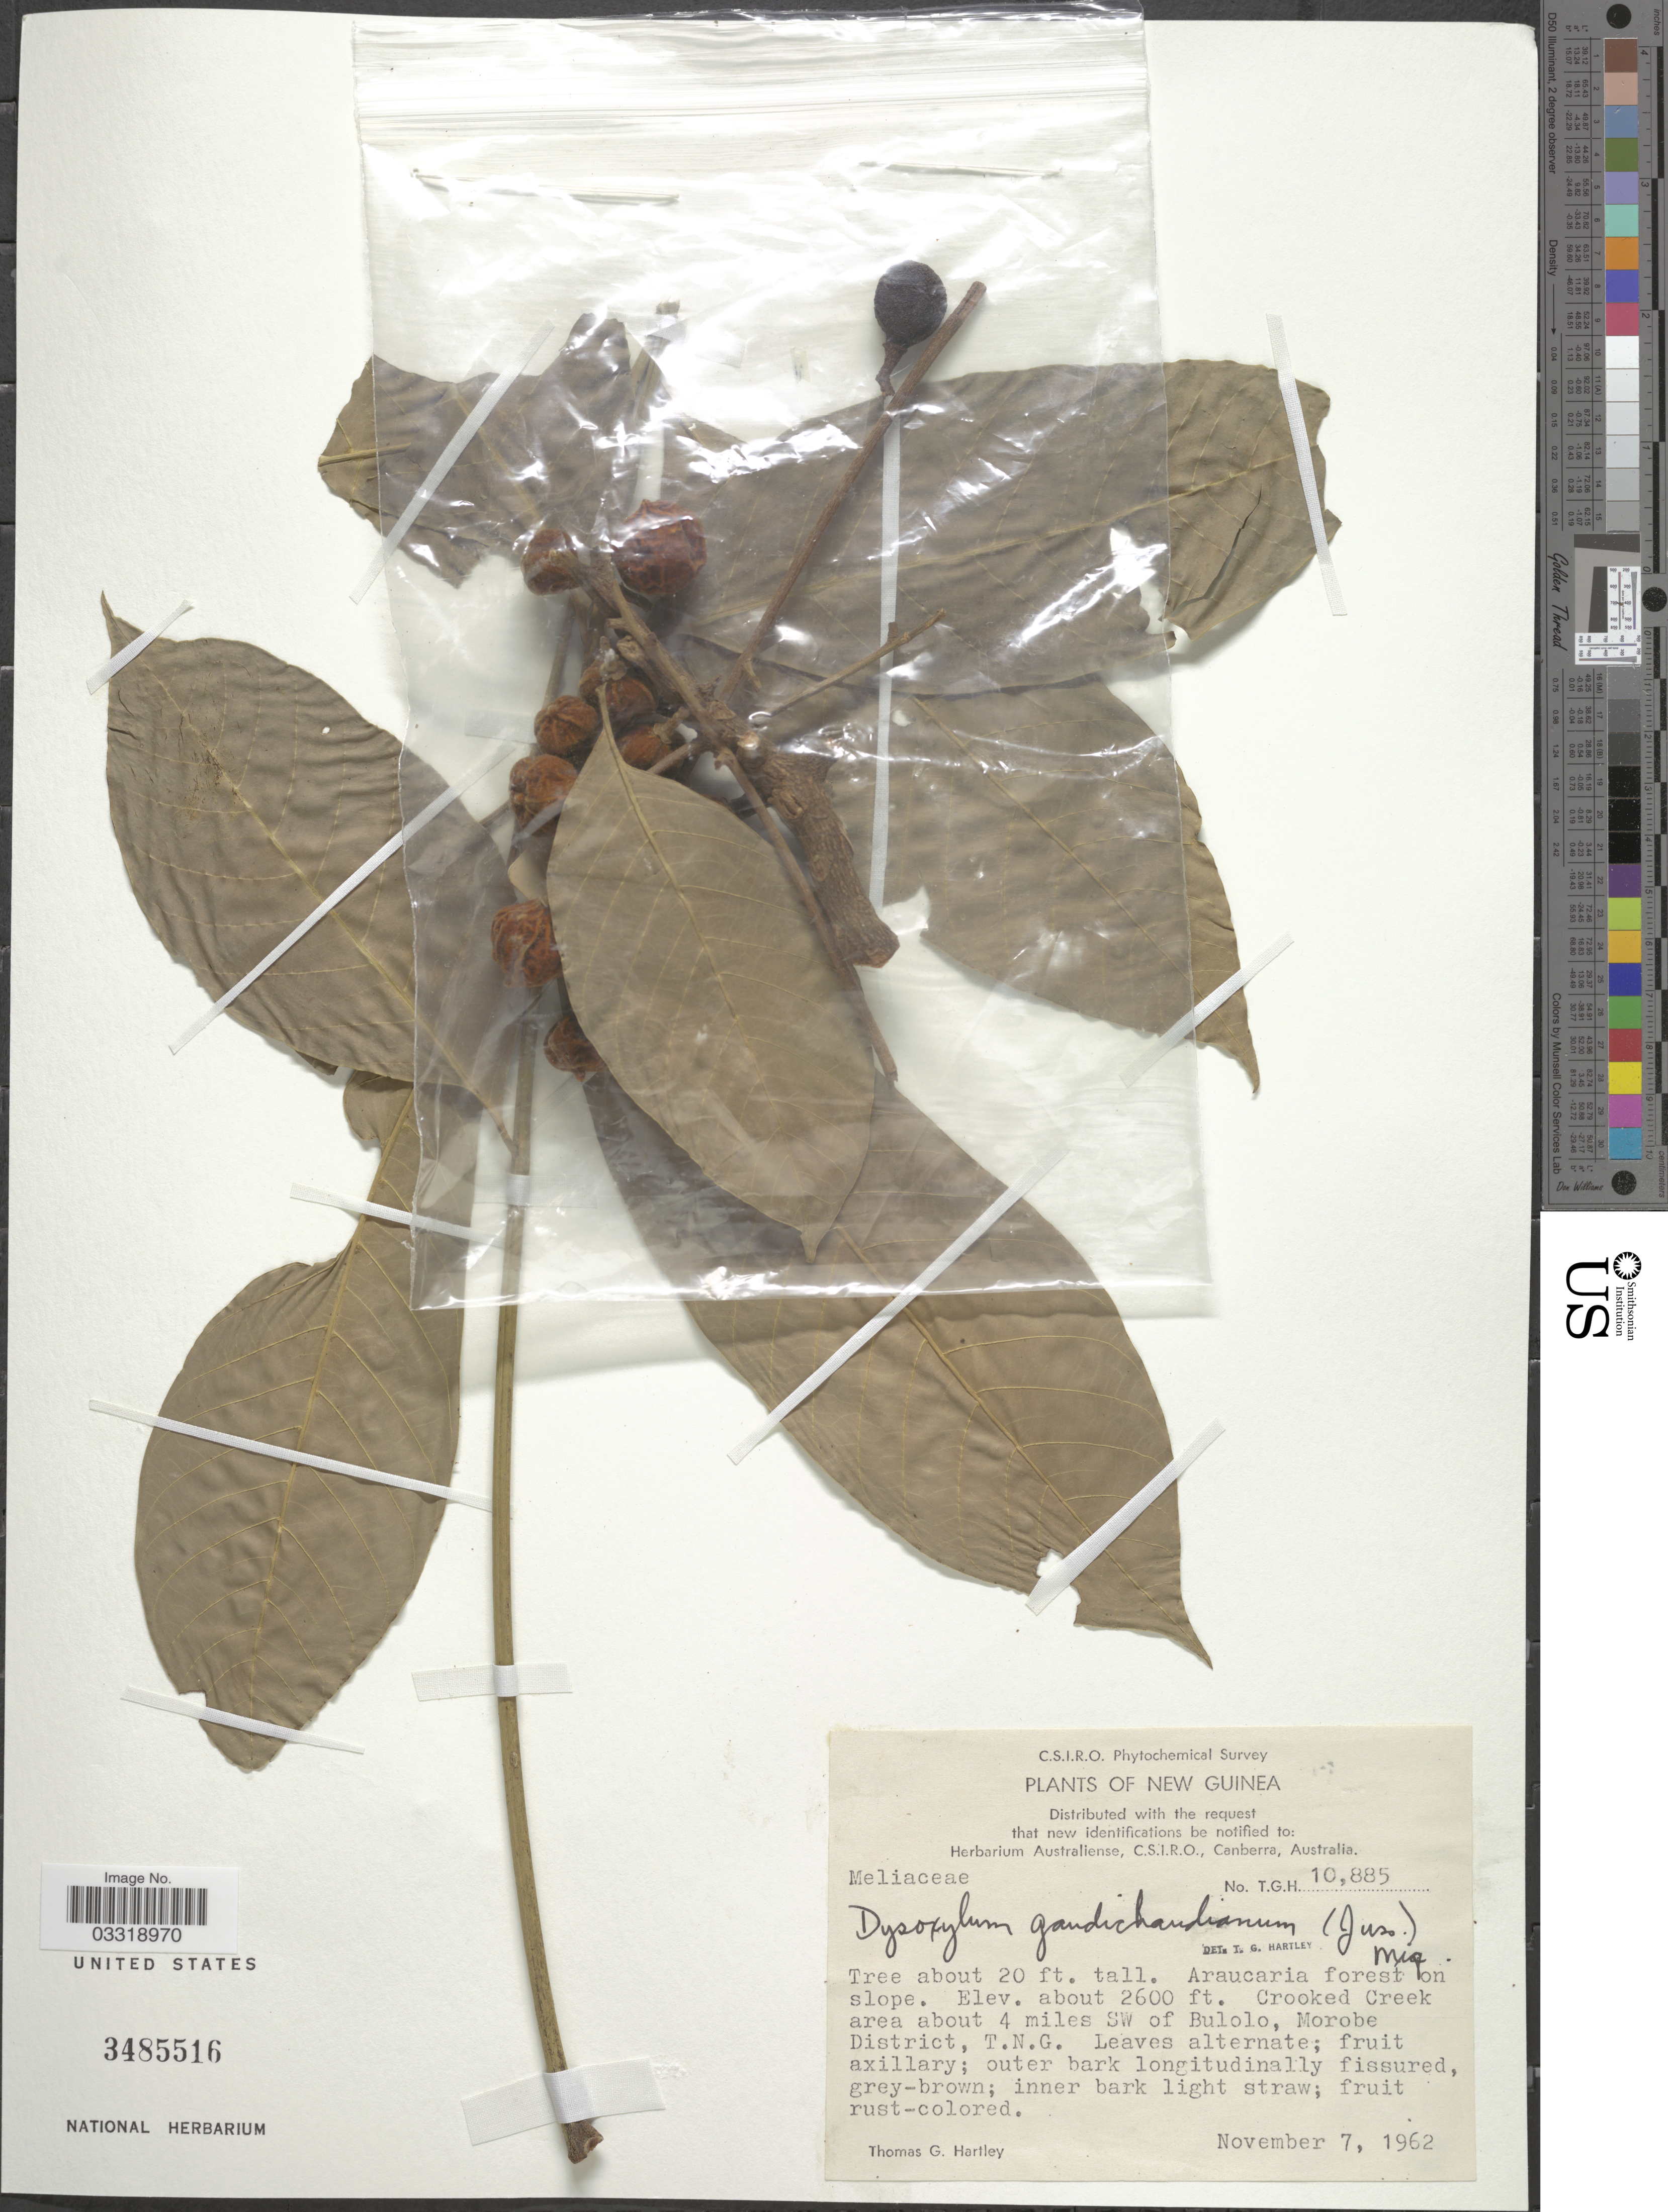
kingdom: Plantae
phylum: Tracheophyta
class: Magnoliopsida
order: Sapindales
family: Meliaceae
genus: Didymocheton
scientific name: Didymocheton gaudichaudianus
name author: A. Juss.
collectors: T. G. Hartley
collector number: TGH 10885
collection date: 1962-11-07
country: Papua New Guinea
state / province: Morobe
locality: New Guinea. Crooked Creek area about 4 miles SW of Bulolo, Morobe District, T.N.G.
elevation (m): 792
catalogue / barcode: US 3485516